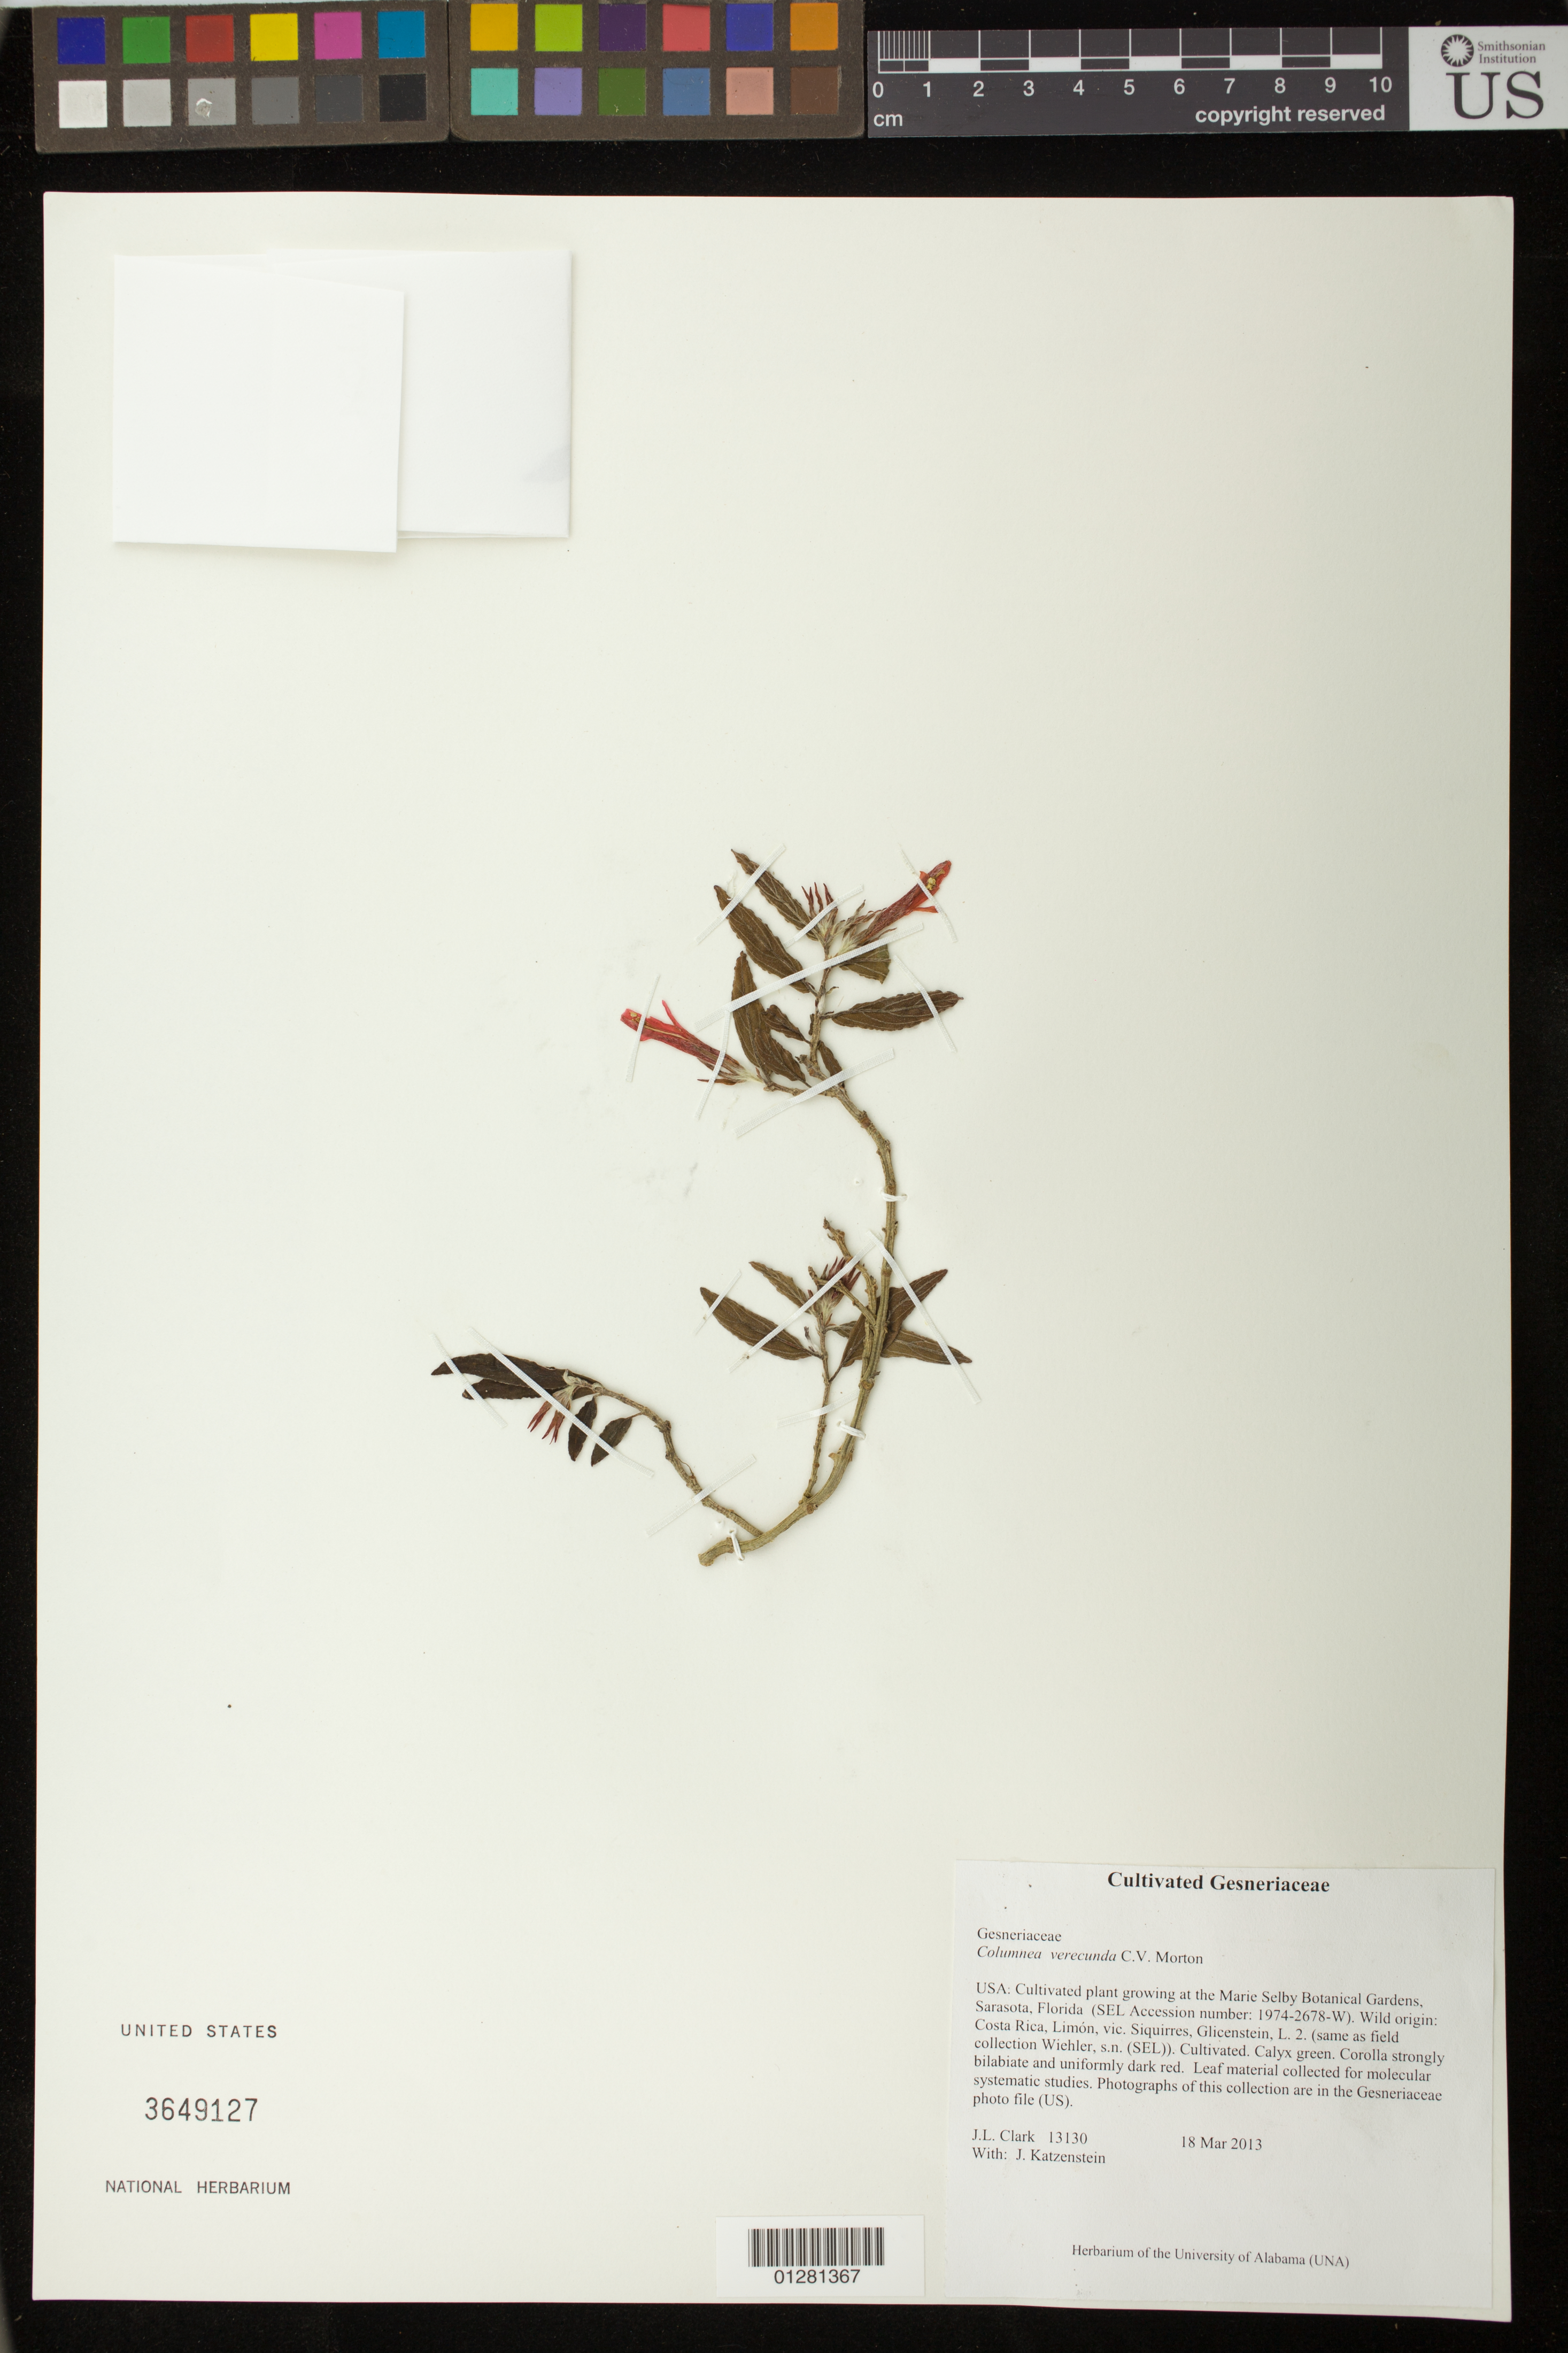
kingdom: Plantae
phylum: Tracheophyta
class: Magnoliopsida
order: Lamiales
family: Gesneriaceae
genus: Columnea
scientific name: Columnea verecunda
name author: C.V. Morton in Standl.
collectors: J. L. Clark & J. Katzenstein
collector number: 13130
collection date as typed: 18 Mar 2013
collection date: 2013-03-18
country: United States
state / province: Florida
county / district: Sarasota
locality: Sarasota. Marie Selby Botanical Gardens.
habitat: Cultivated.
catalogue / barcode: US 3649127